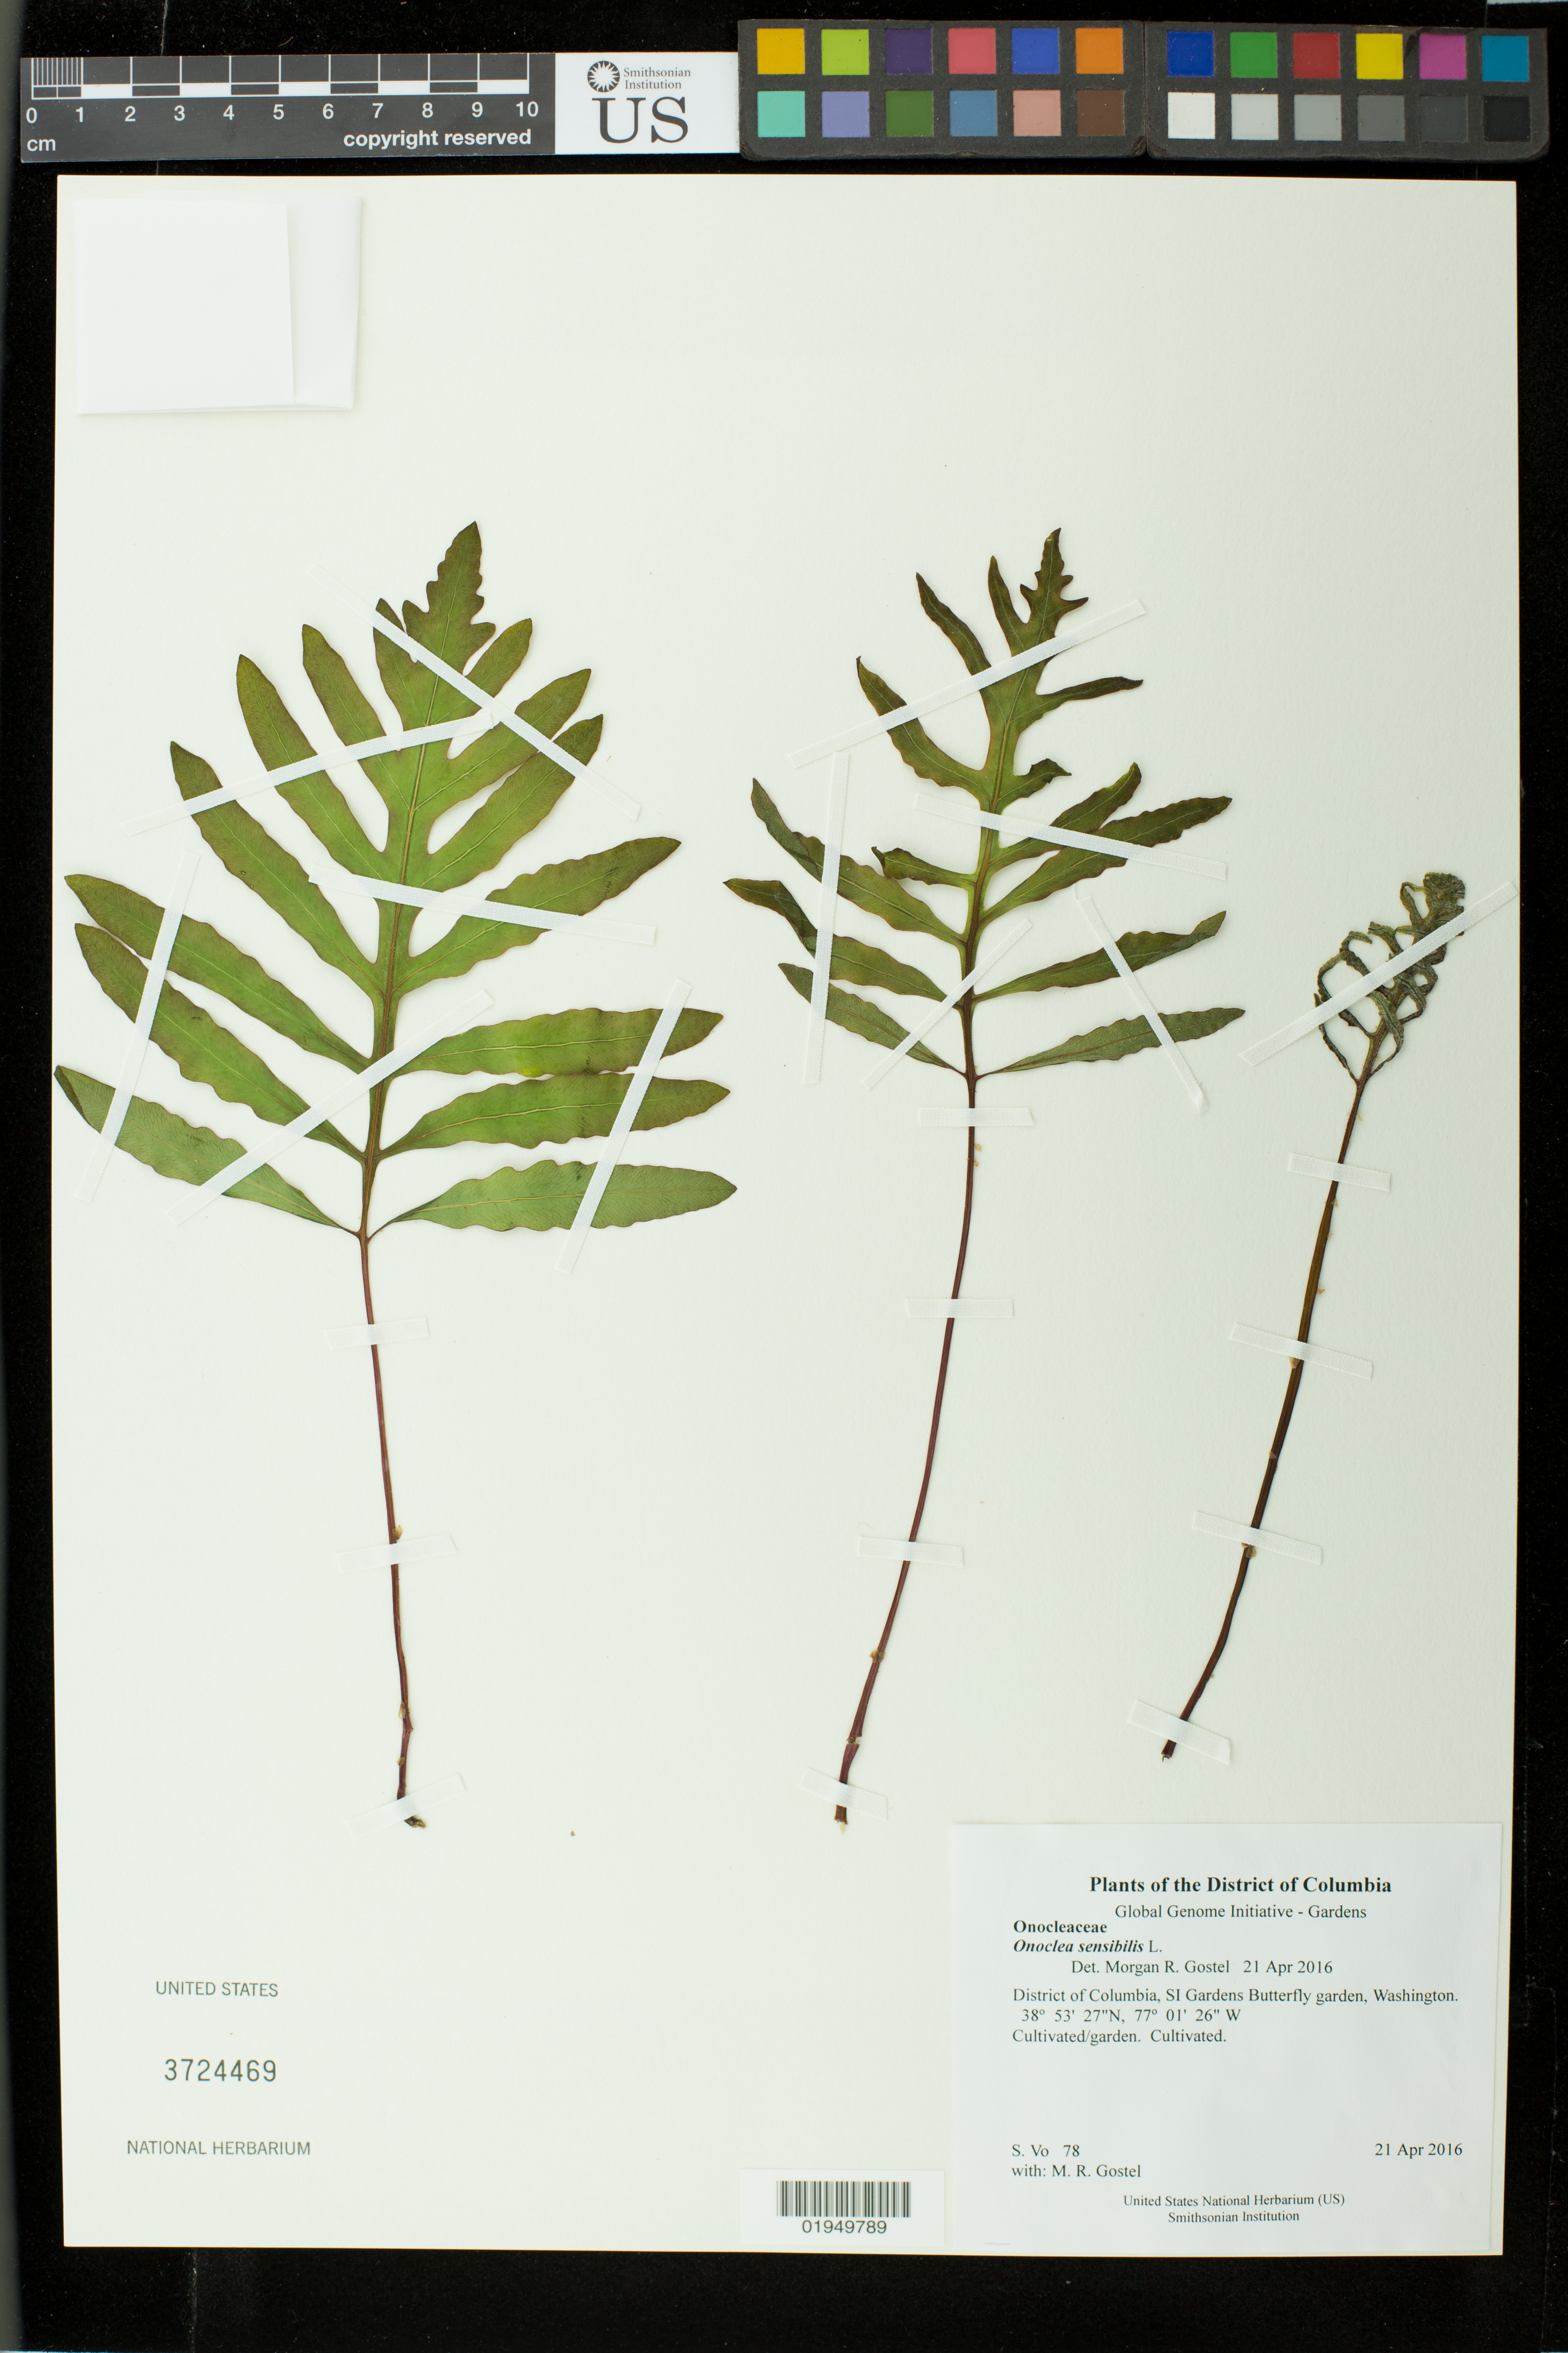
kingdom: Plantae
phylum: Tracheophyta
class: Polypodiopsida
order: Polypodiales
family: Onocleaceae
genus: Onoclea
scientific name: Onoclea sensibilis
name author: L.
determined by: Gostel, Morgan R., (BRIT), Botanical Research Institute of Texas (UNITED STATES)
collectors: S. Vo & M. R. Gostel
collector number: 78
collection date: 2016-04-21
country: United States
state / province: District of Columbia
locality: SI Gardens Butterfly garden, Washington.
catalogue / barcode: US 3724469